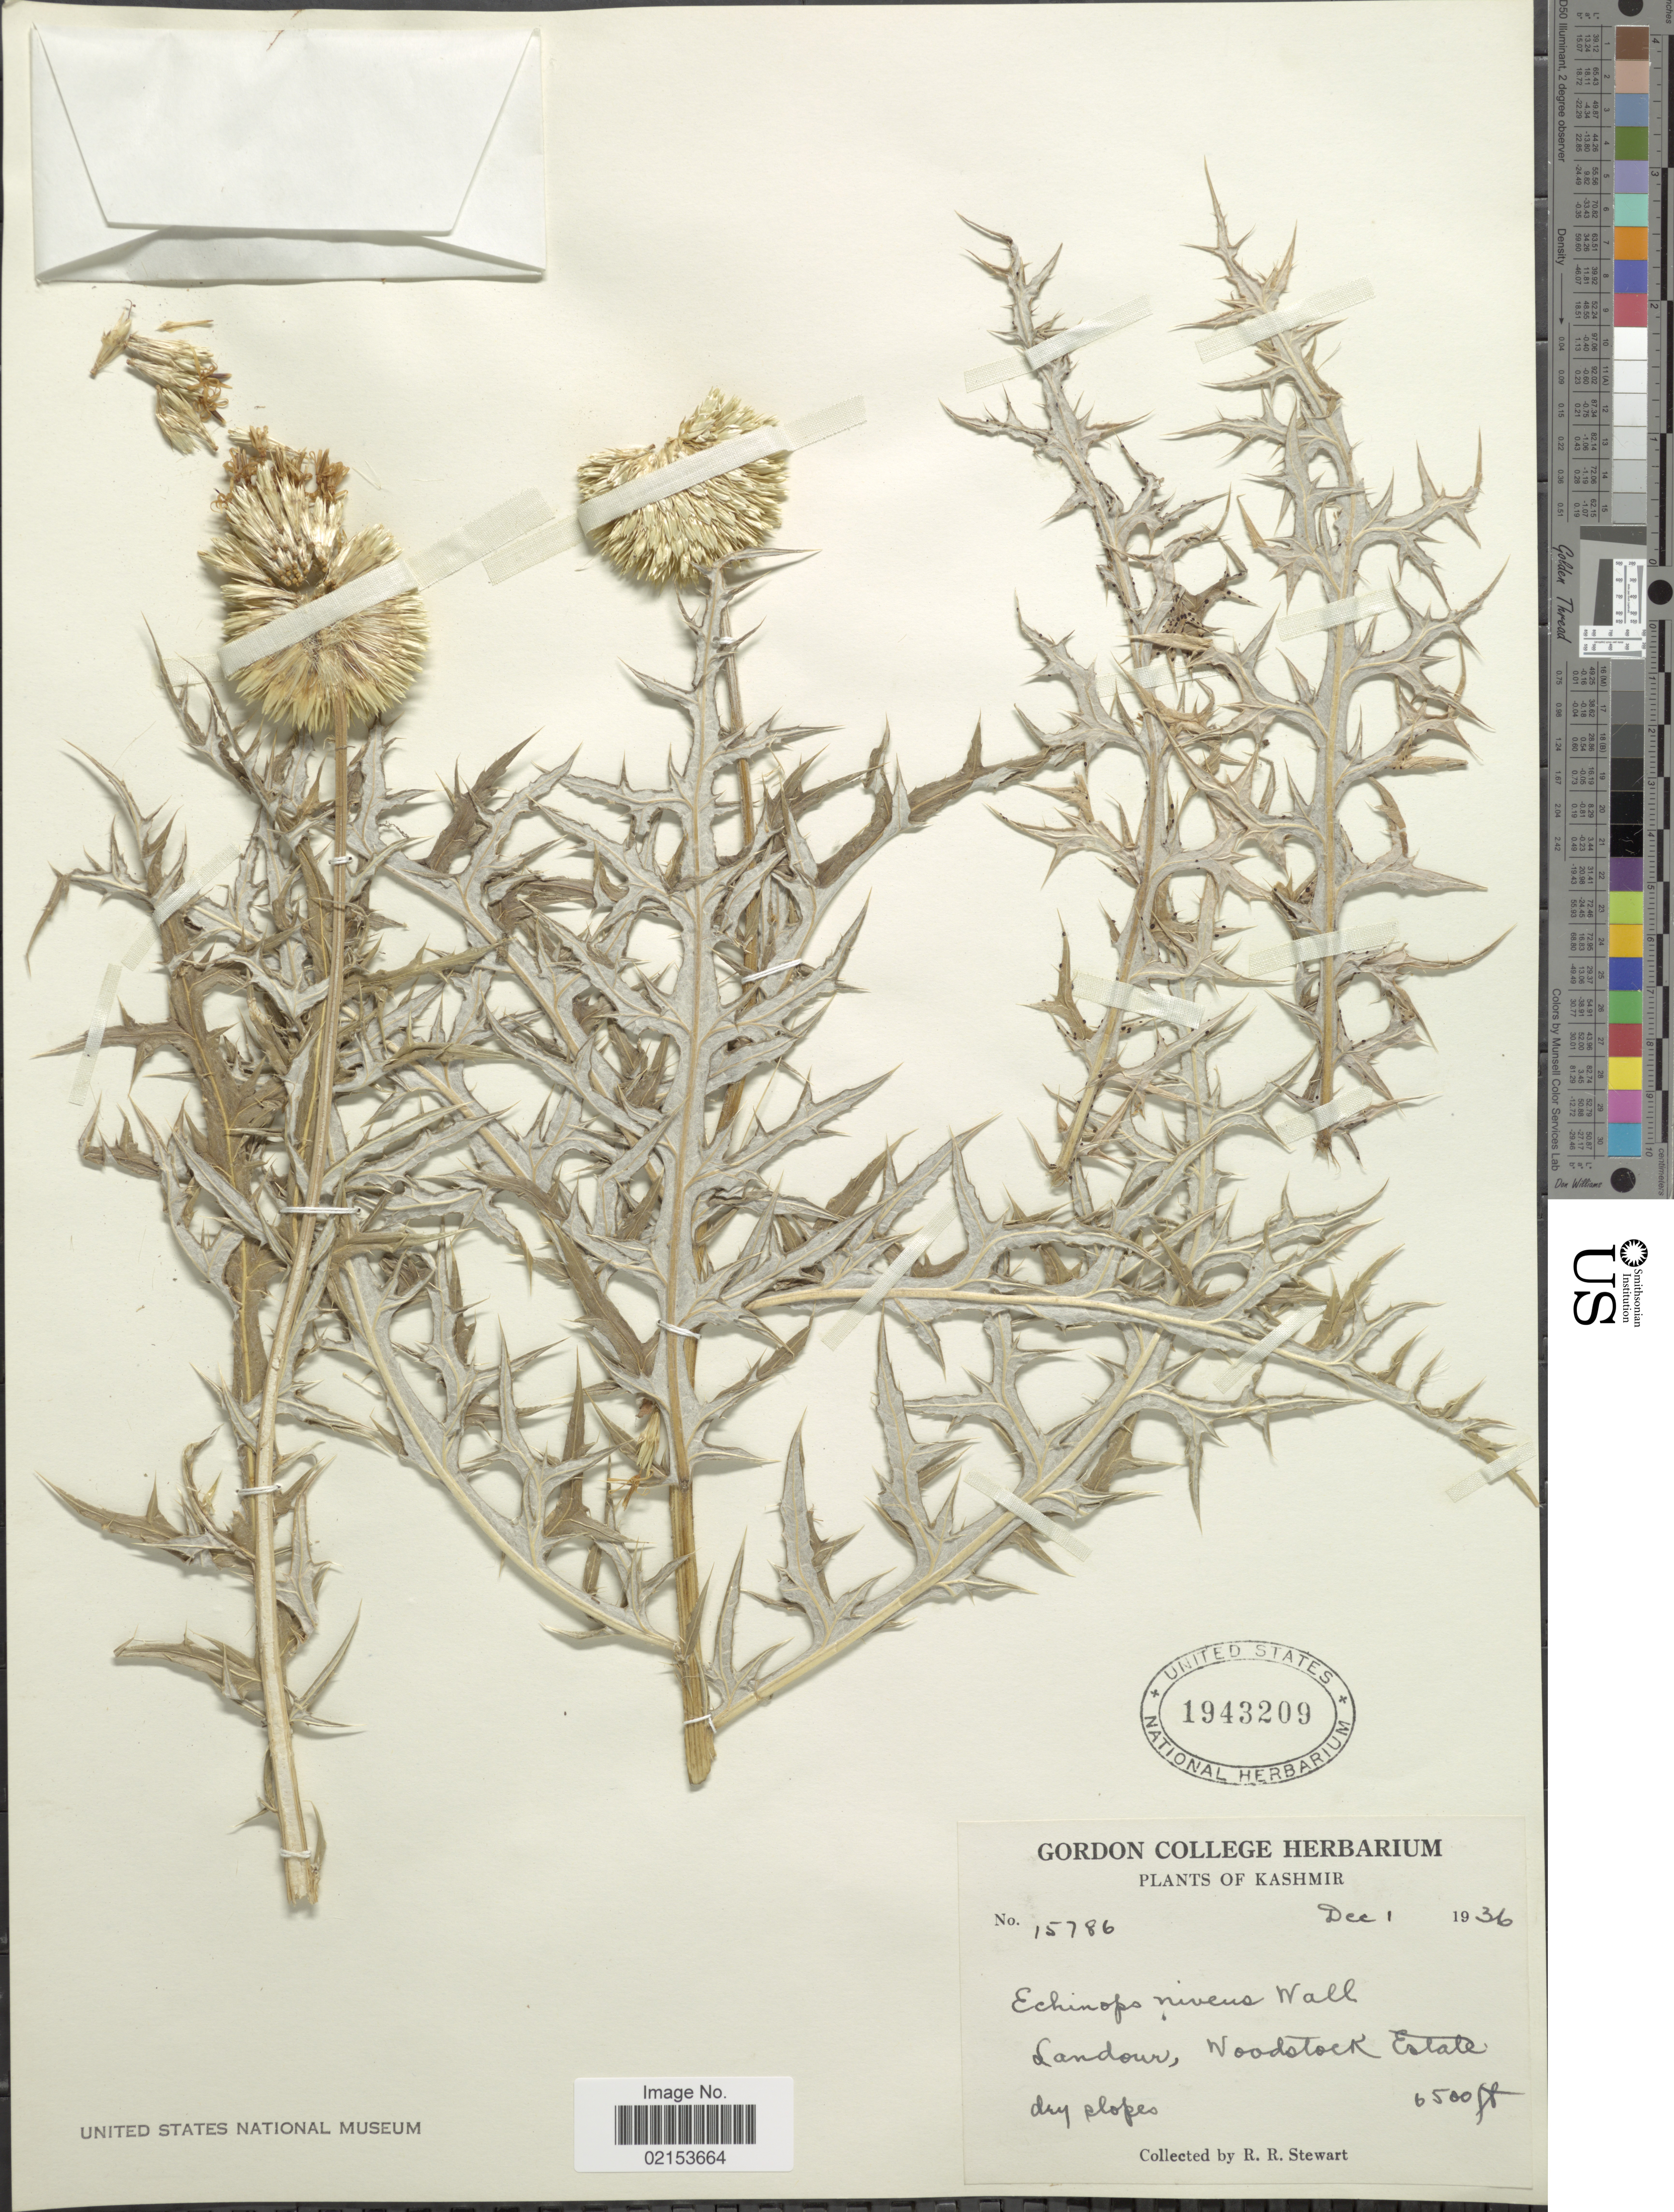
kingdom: Plantae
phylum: Tracheophyta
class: Magnoliopsida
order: Asterales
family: Asteraceae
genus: Echinops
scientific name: Echinops niveus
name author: Wall. ex Wall.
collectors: R. R. Stewart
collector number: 15786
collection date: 1936-12-01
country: India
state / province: Jammu and Kashmir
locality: Kashmir. Landour, Woodstock Estate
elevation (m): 1981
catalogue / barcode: US 1943209